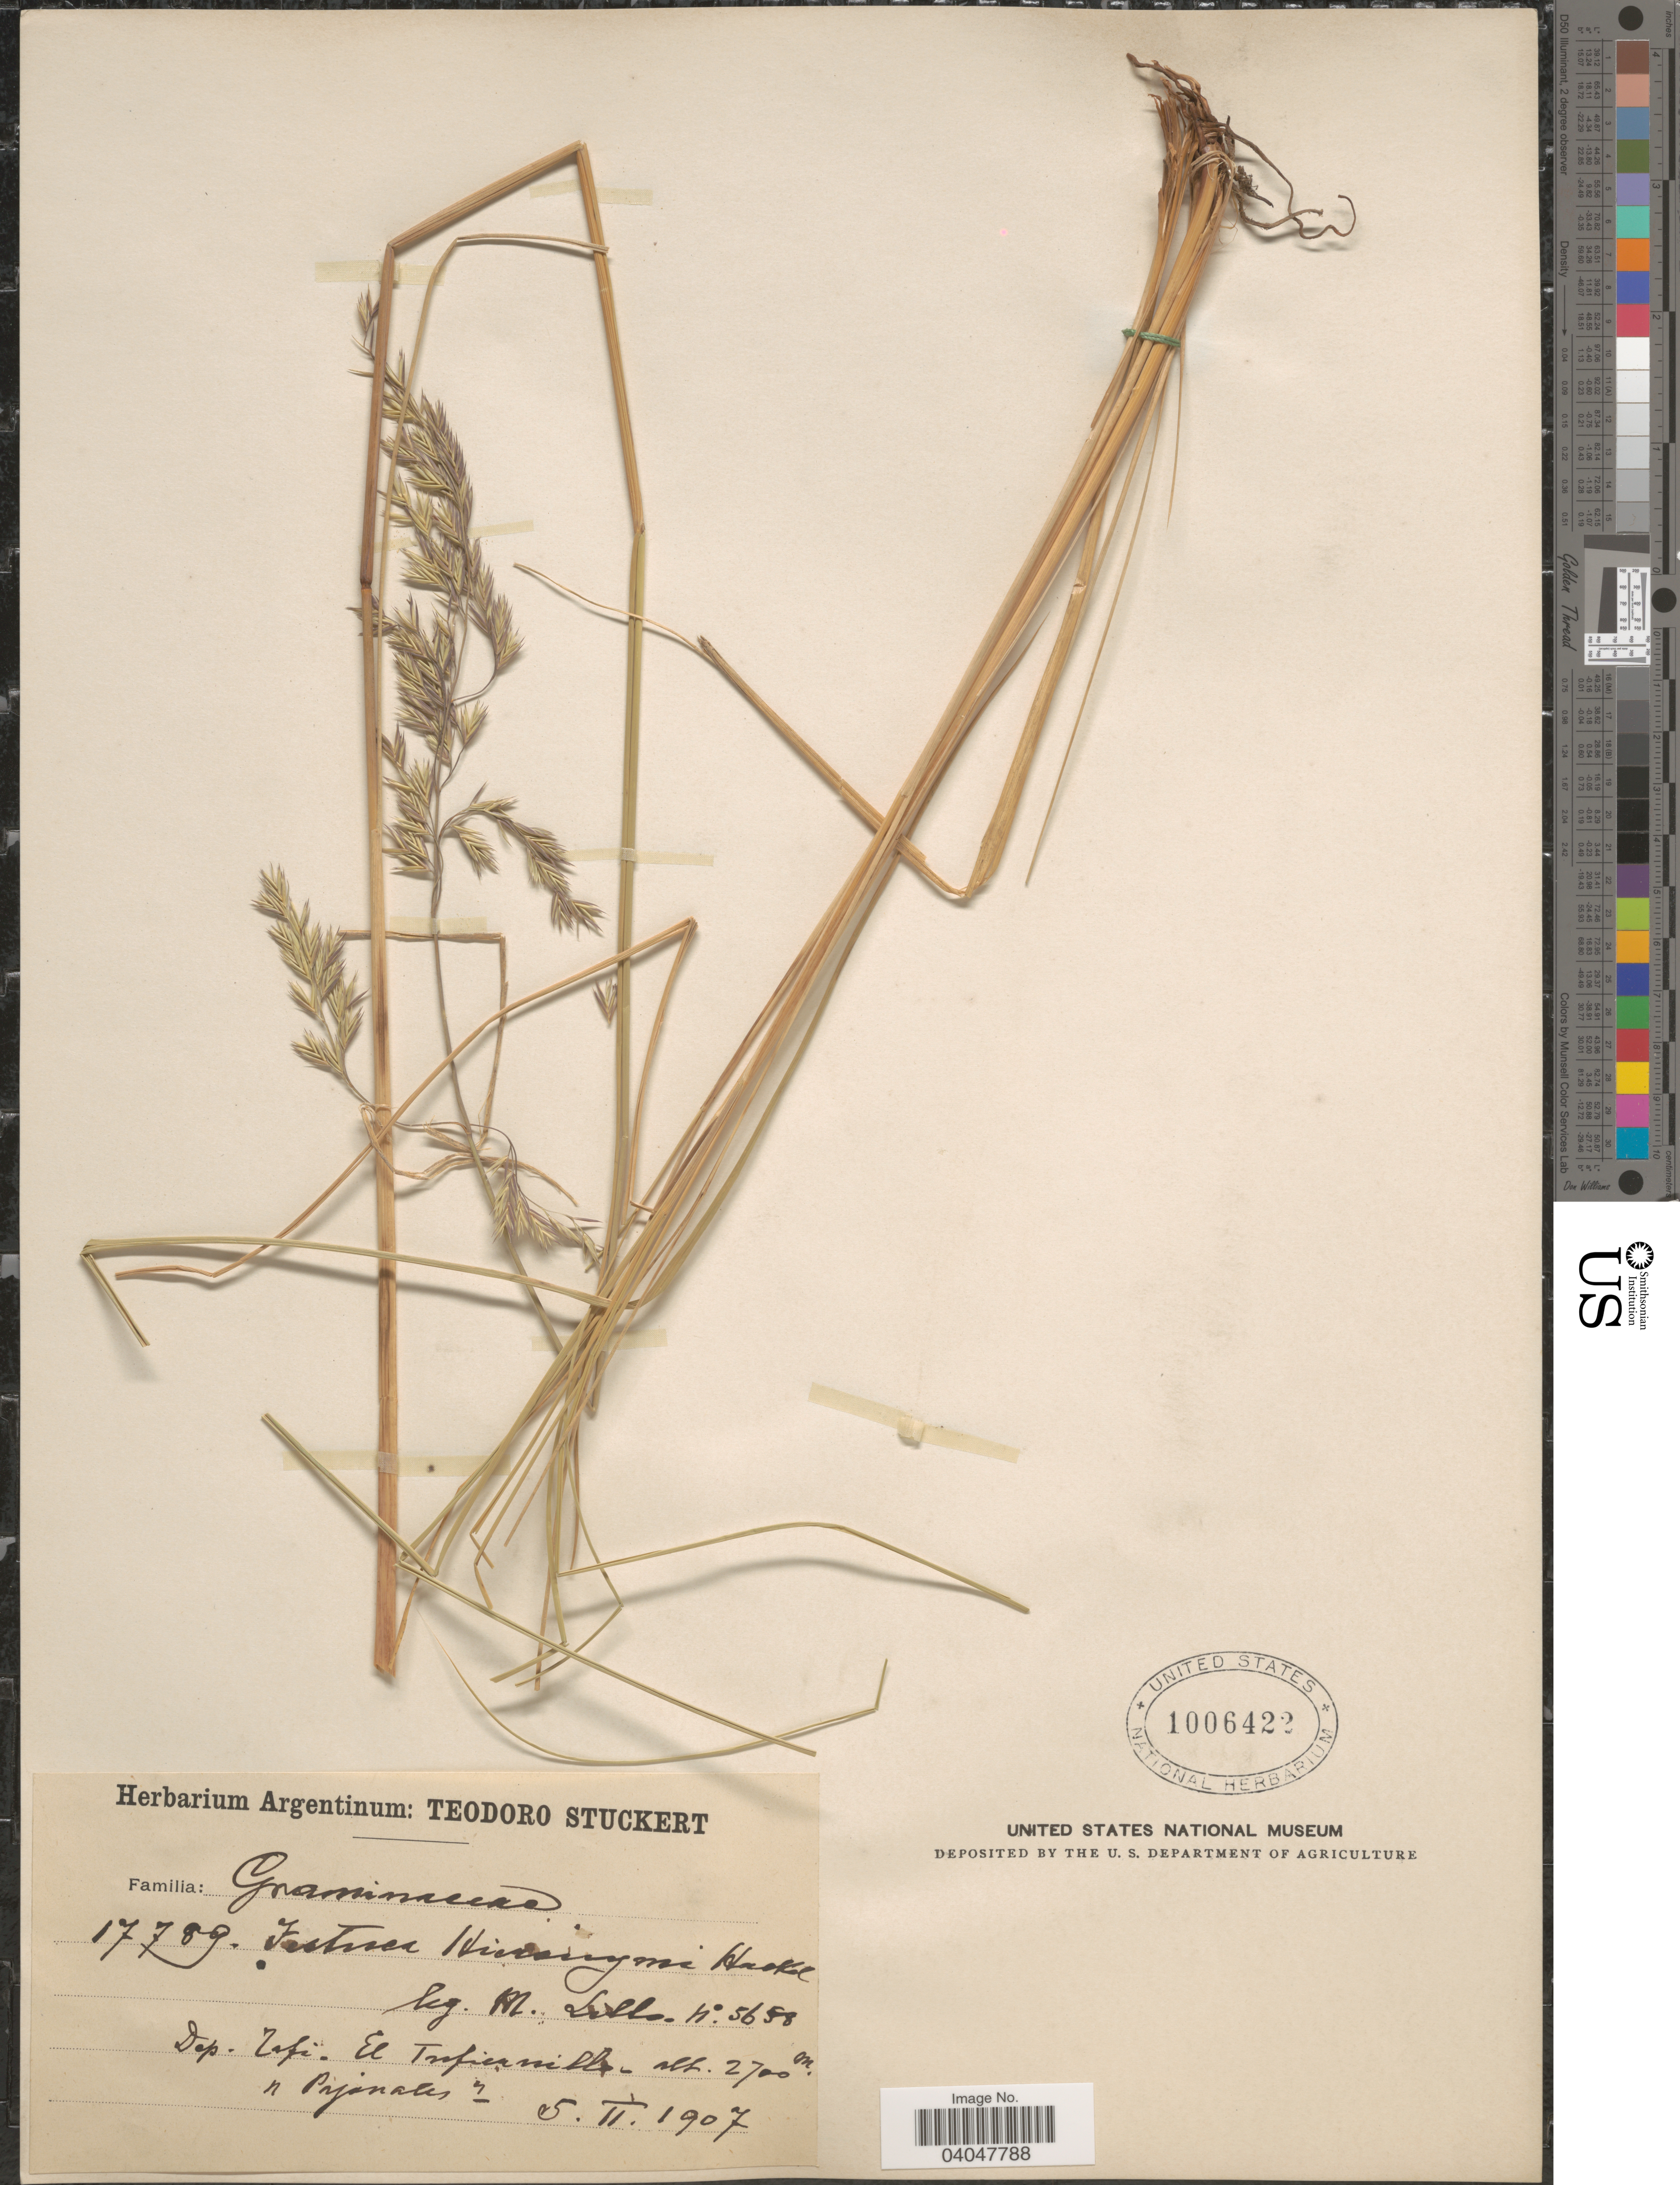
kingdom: Plantae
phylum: Tracheophyta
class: Liliopsida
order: Poales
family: Poaceae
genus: Festuca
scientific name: Festuca hieronymi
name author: Hack.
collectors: M. Lillo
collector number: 5658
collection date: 1907-02-05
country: Argentina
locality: Dep. Tafi. El Infiernillo. "Pajonales".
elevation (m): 2700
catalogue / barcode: US 1006422